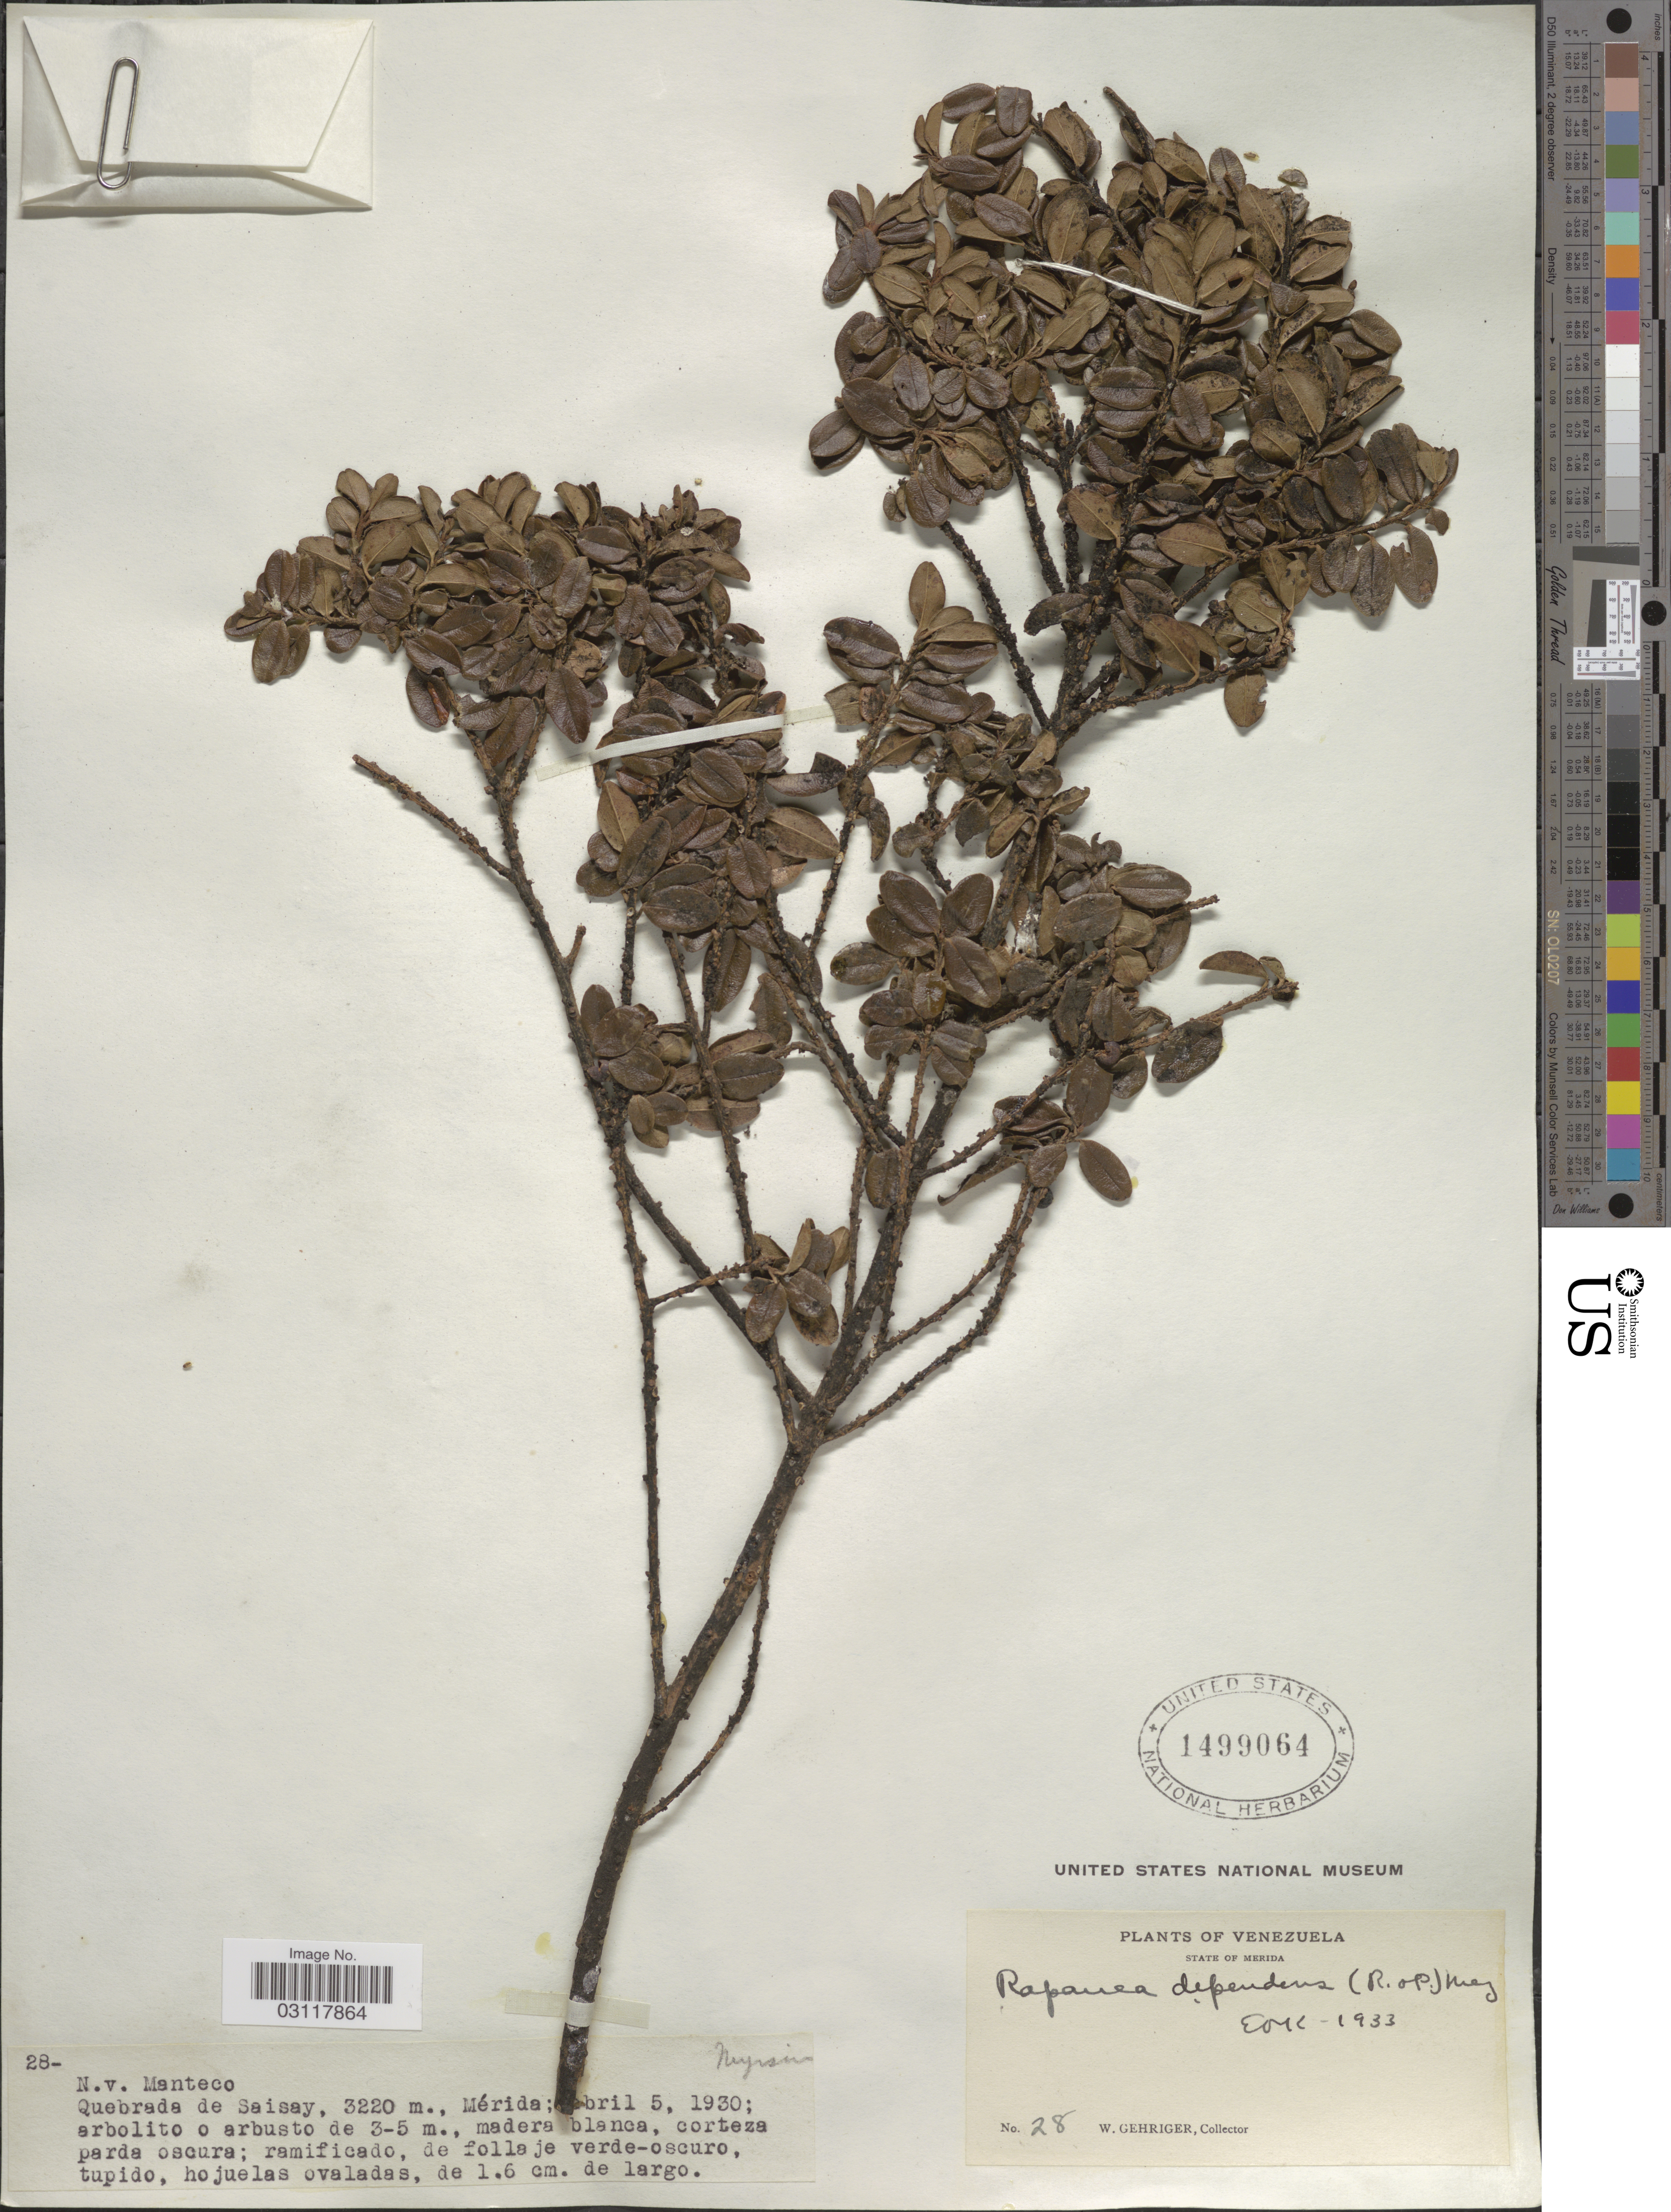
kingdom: Plantae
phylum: Tracheophyta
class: Magnoliopsida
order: Ericales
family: Primulaceae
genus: Rapanea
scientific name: Rapanea dependens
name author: (Ruiz & Pav.) Mez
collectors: W. Gehriger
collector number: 28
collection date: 1930-04-05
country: Venezuela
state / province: Mérida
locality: Quebrada de Saisay.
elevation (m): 3220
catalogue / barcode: US 1499064